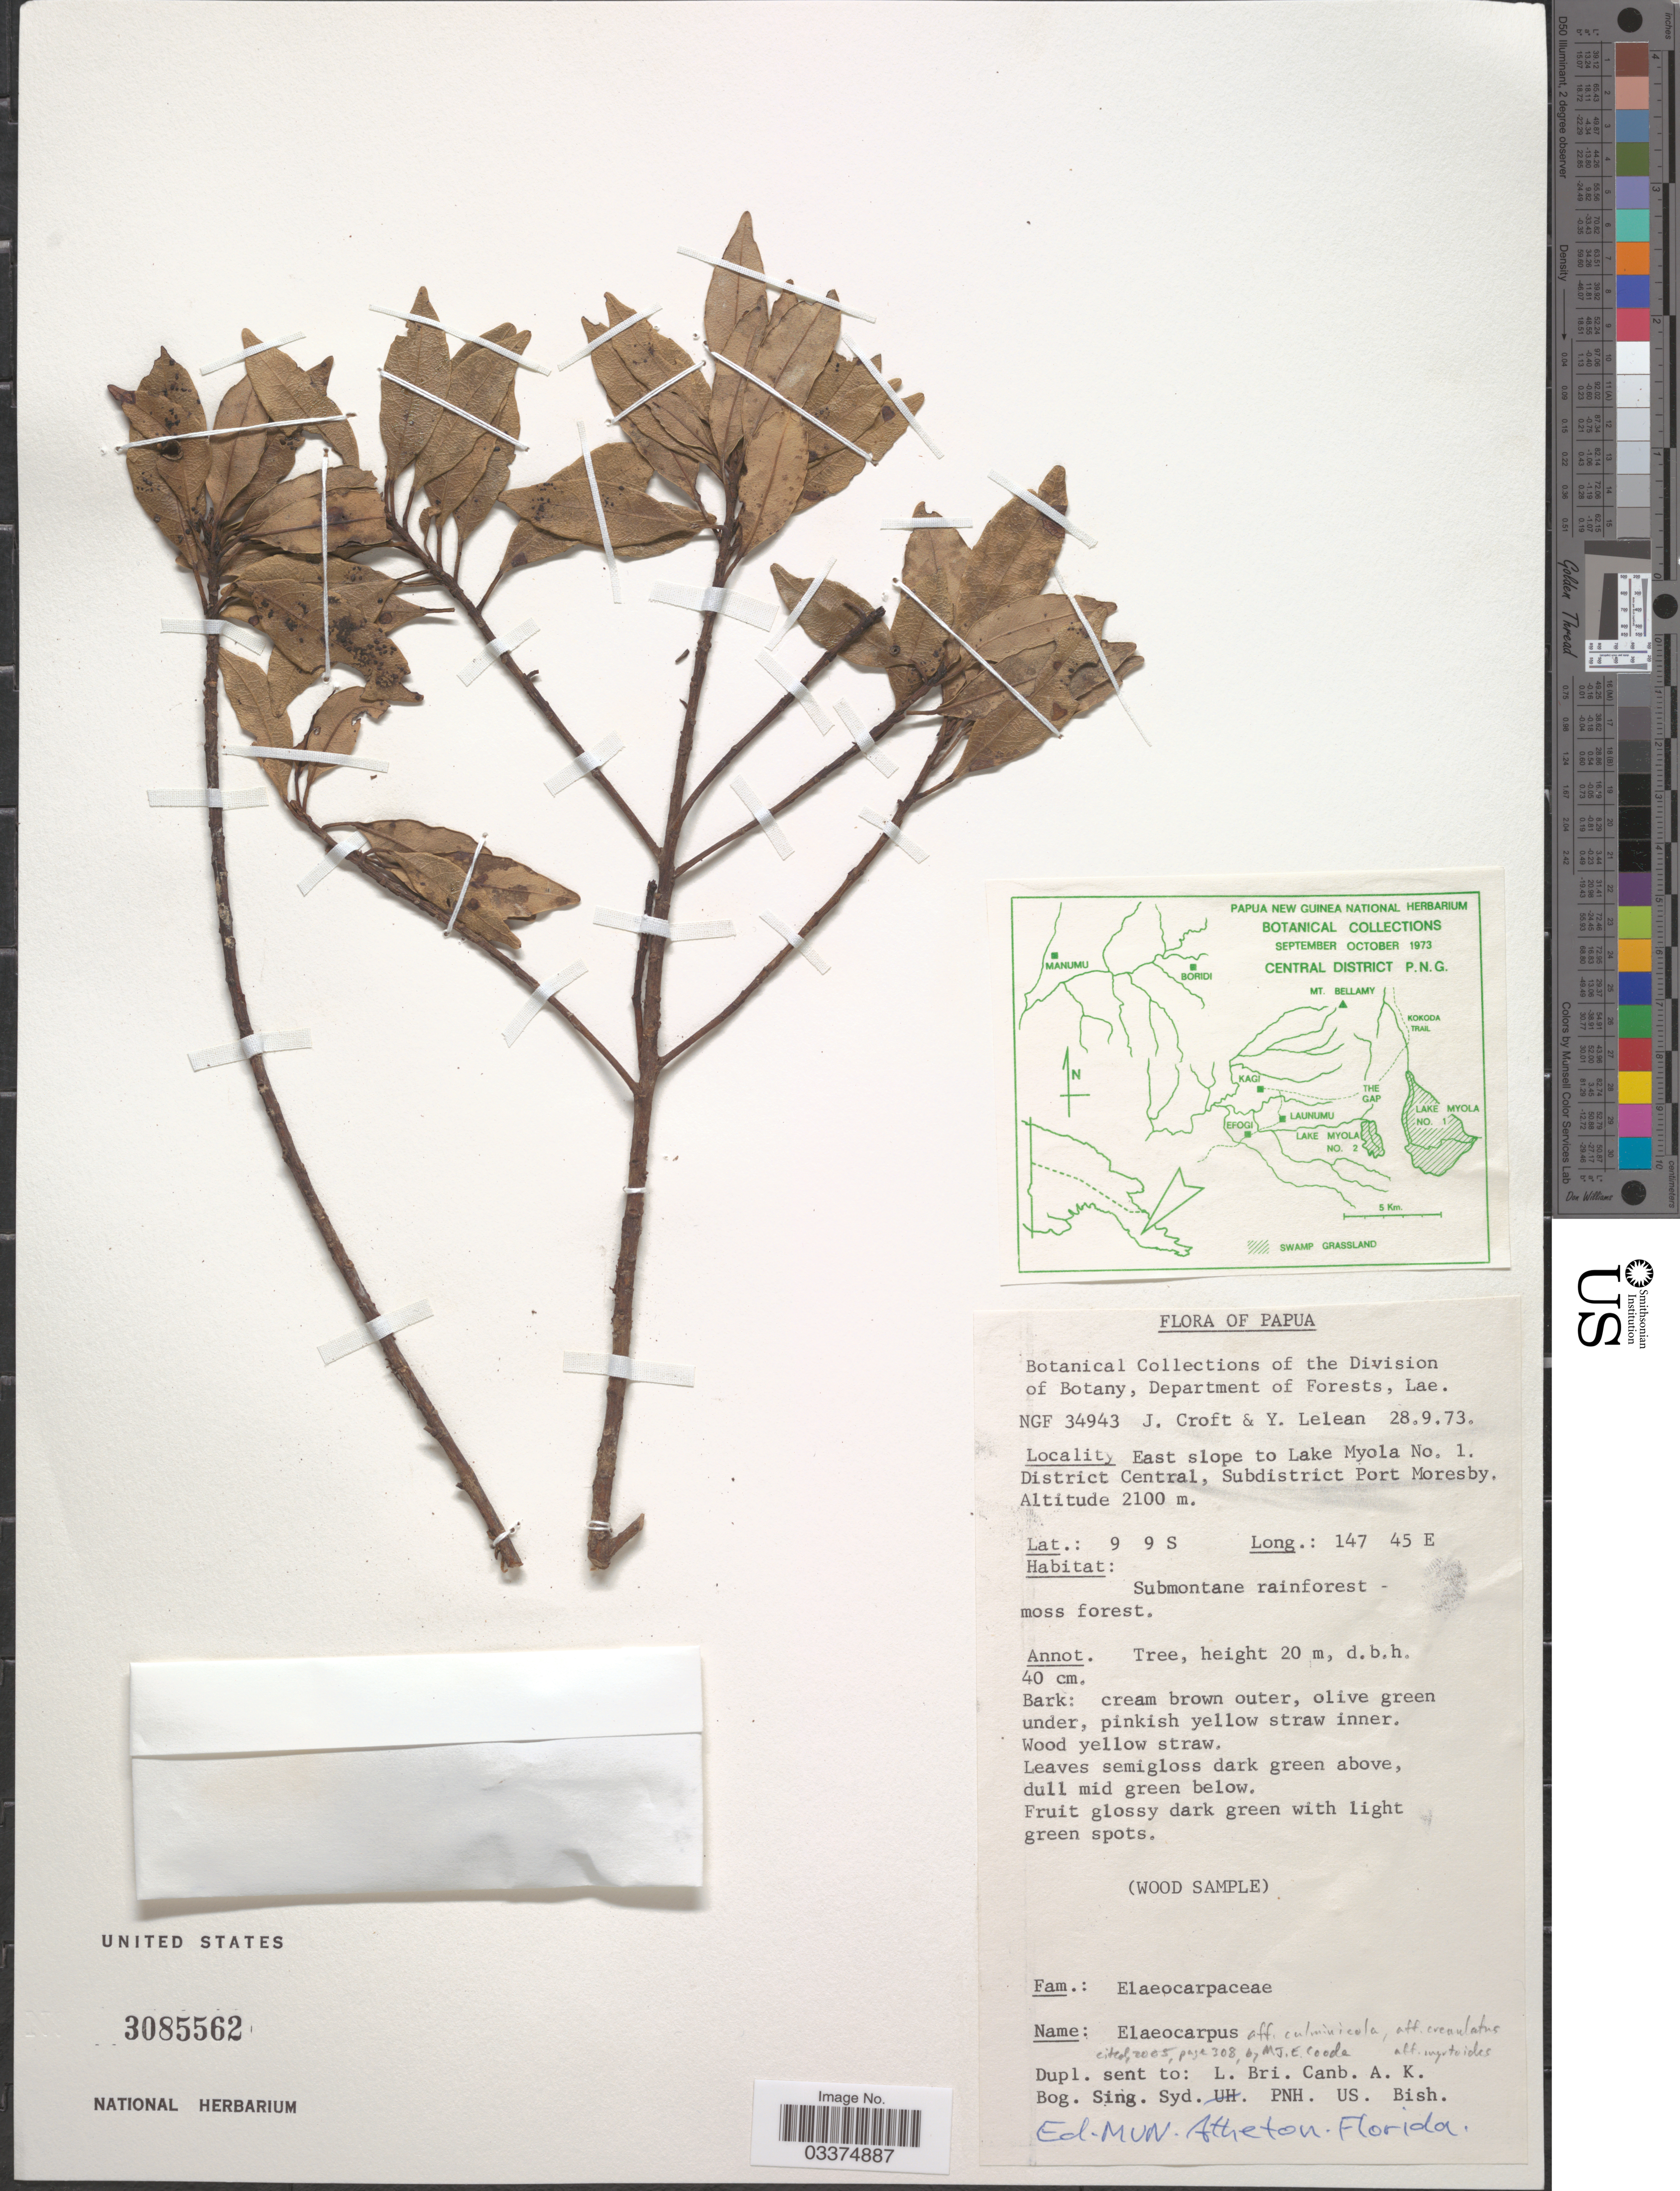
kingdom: Plantae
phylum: Tracheophyta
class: Magnoliopsida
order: Oxalidales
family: Elaeocarpaceae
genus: Elaeocarpus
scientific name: Elaeocarpus sp.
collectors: J. Croft & Y. Lelean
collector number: NGF 34943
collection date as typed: Transcribed d/m/y: 28/9/73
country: Papua New Guinea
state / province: Central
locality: Papua. East slope to Lake Myola No. 1. District Central, Subdistrict Port Moresby.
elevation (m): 2100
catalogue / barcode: US 3085562